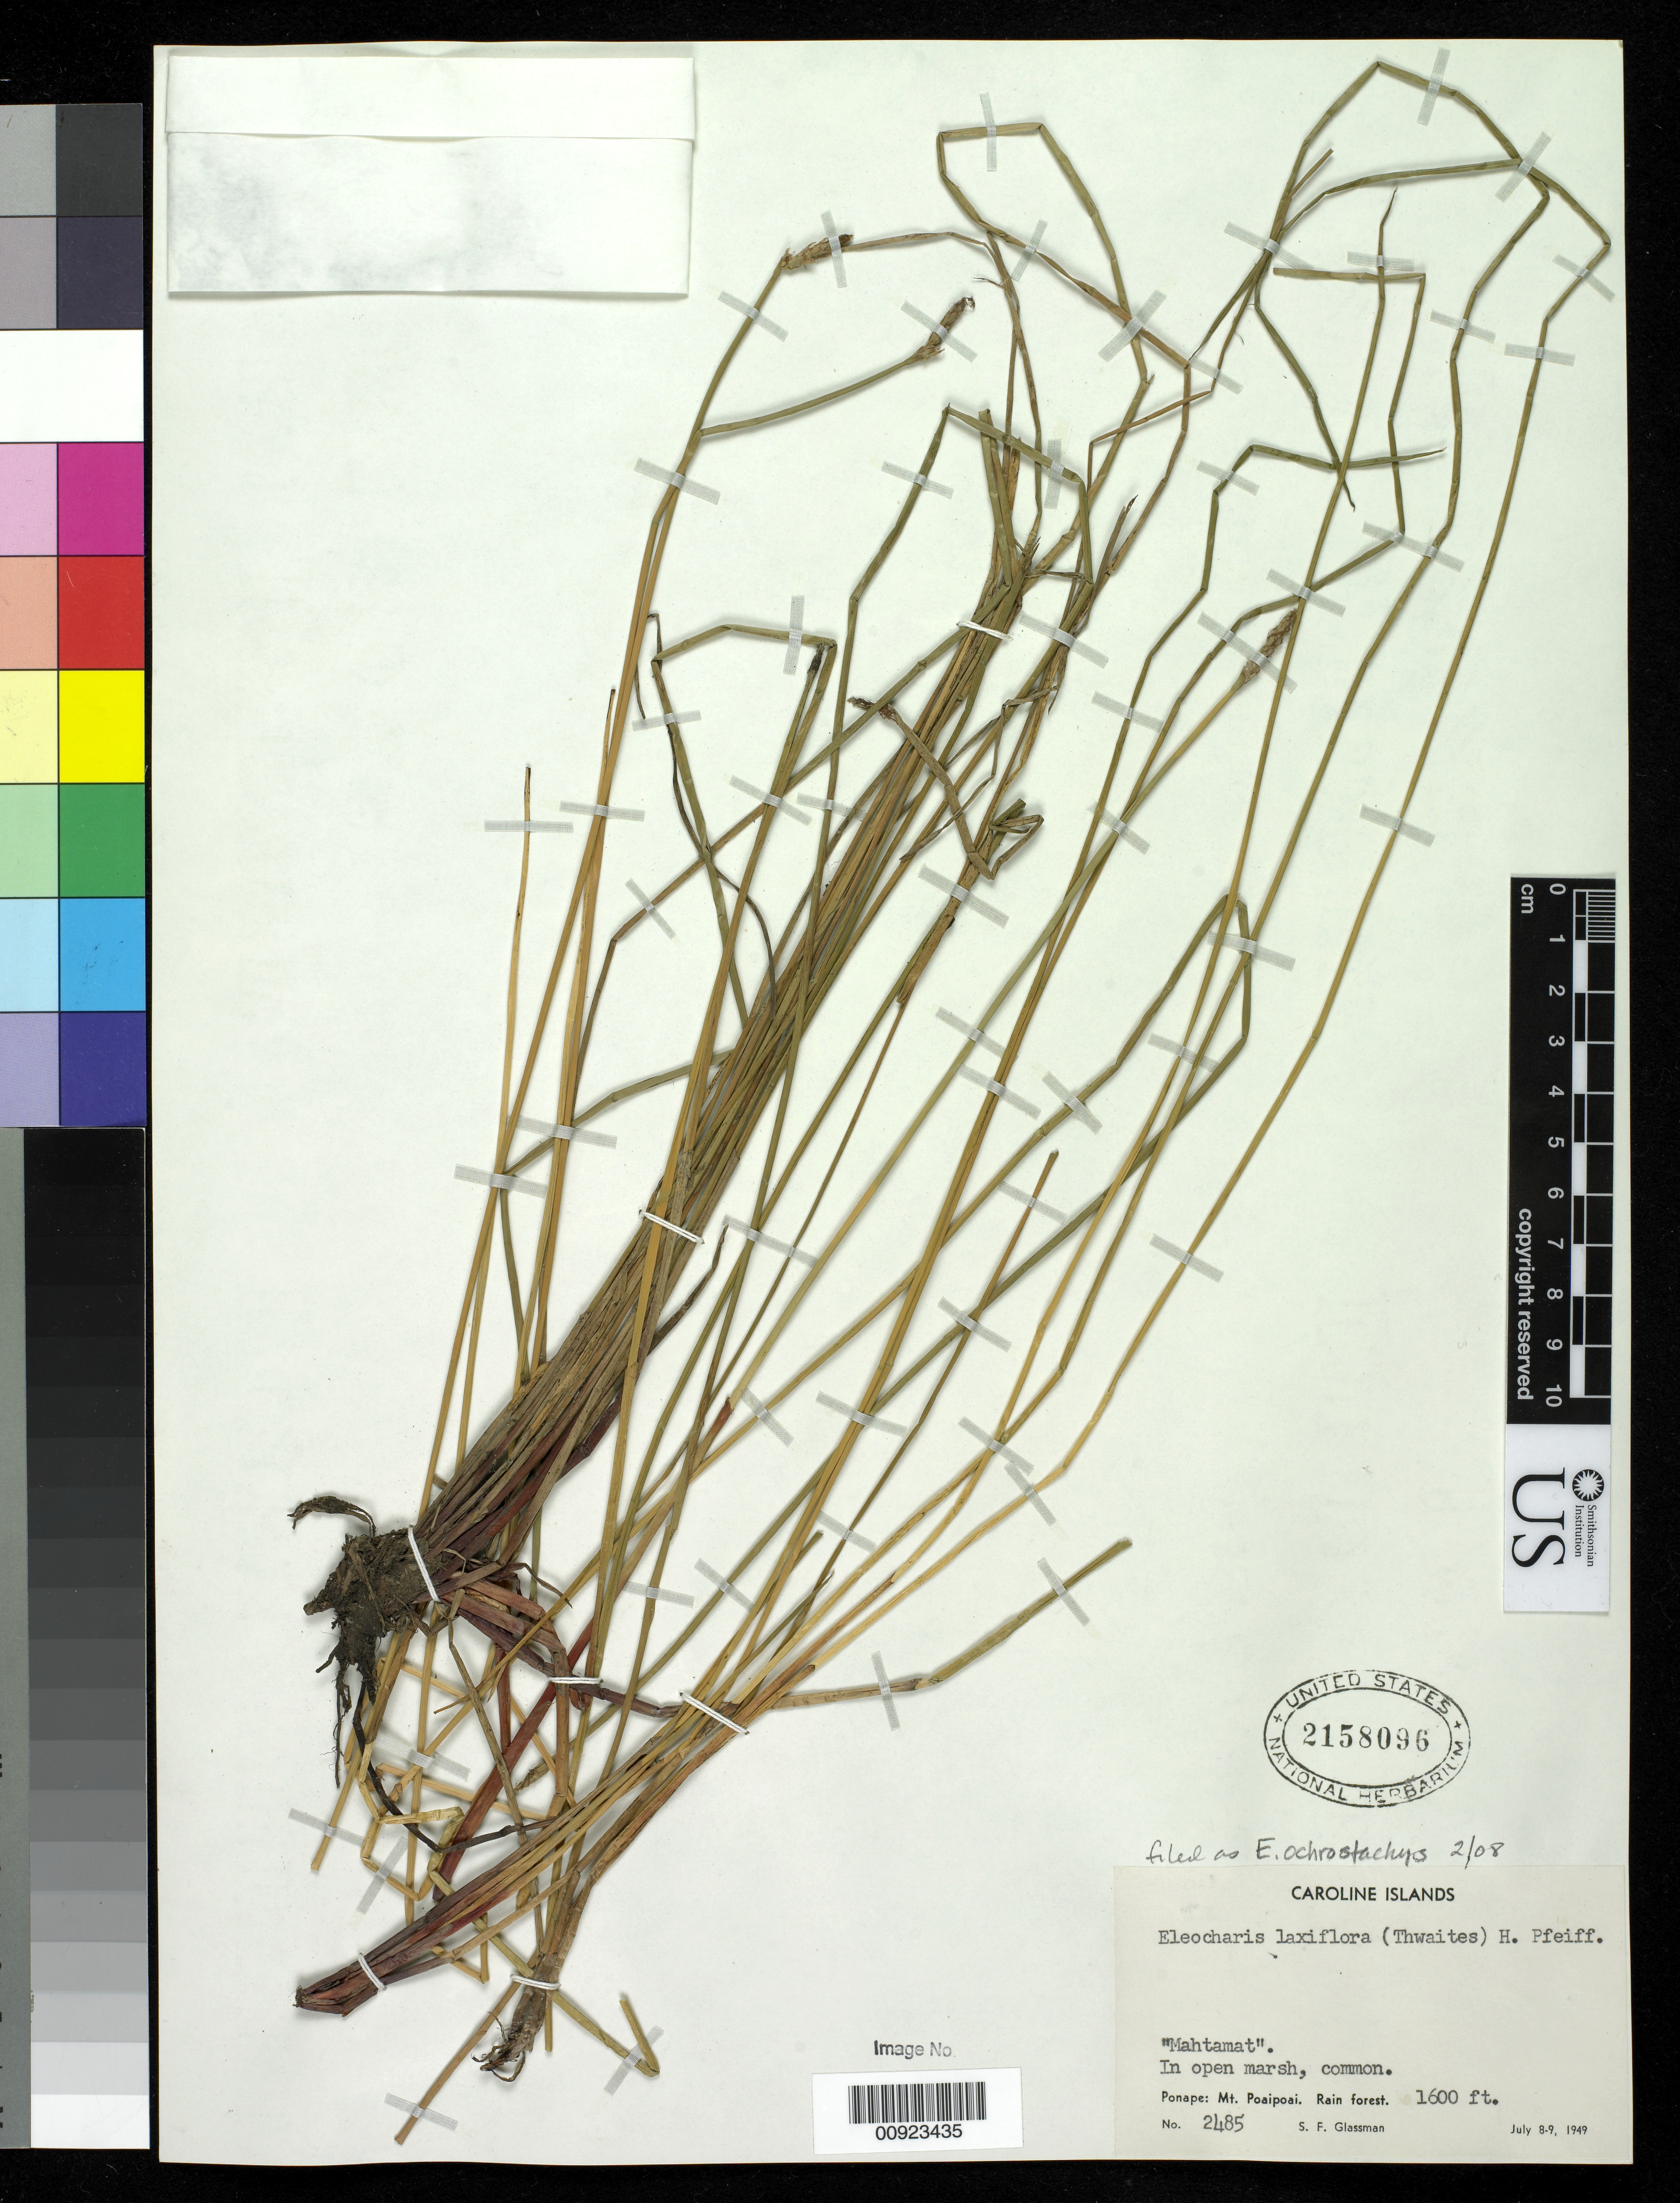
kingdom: Plantae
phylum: Tracheophyta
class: Liliopsida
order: Poales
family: Cyperaceae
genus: Eleocharis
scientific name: Eleocharis ochrostachys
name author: Steud.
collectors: S. F. Glassman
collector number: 2485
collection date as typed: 08 Jul 1949 to 09 Jul 1949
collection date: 1949-07-08/1949-07-09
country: Micronesia, Federated States of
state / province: Pohnpei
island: Pohnpei [Ponape]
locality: Mt. Poaipoai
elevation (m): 488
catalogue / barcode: US 2158096